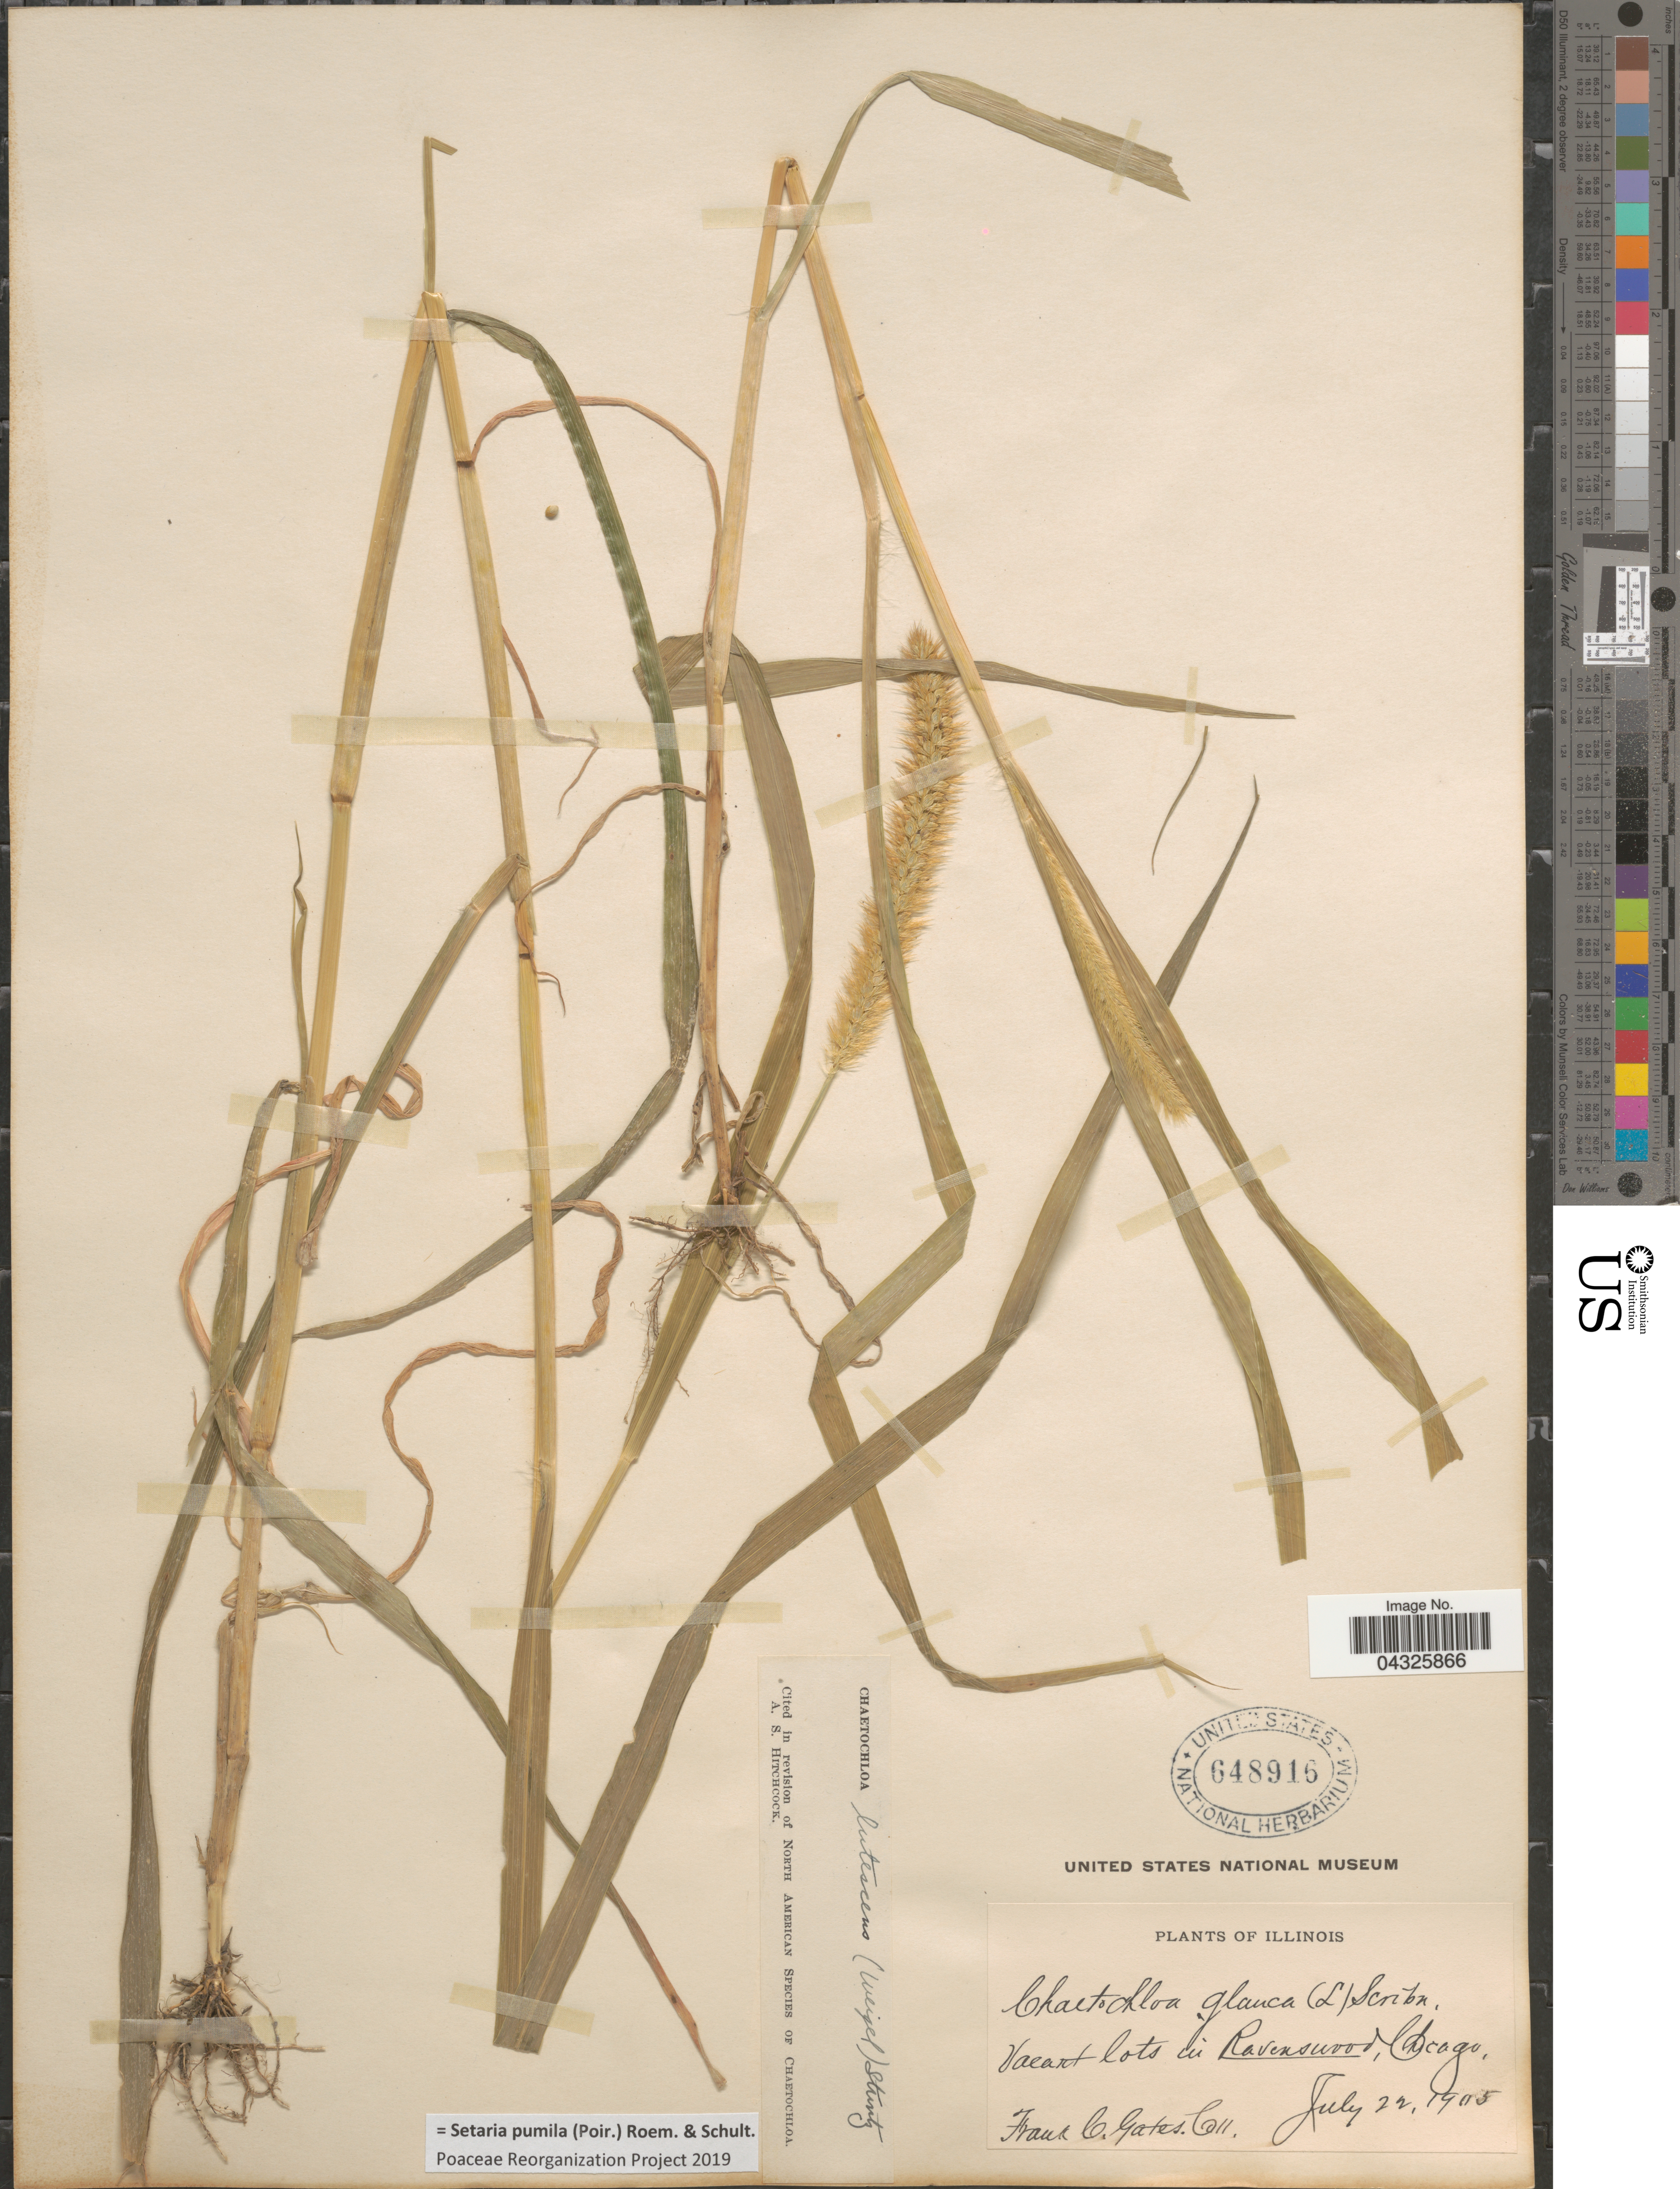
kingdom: Plantae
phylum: Tracheophyta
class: Liliopsida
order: Poales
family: Poaceae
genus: Setaria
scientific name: Setaria pumila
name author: (Poir.) Roem. & Schult.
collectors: F. C. Gates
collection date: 1905-07-22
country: United States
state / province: Illinois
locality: Vacant lots in Ravenswood, Chicago.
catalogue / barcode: US 648916